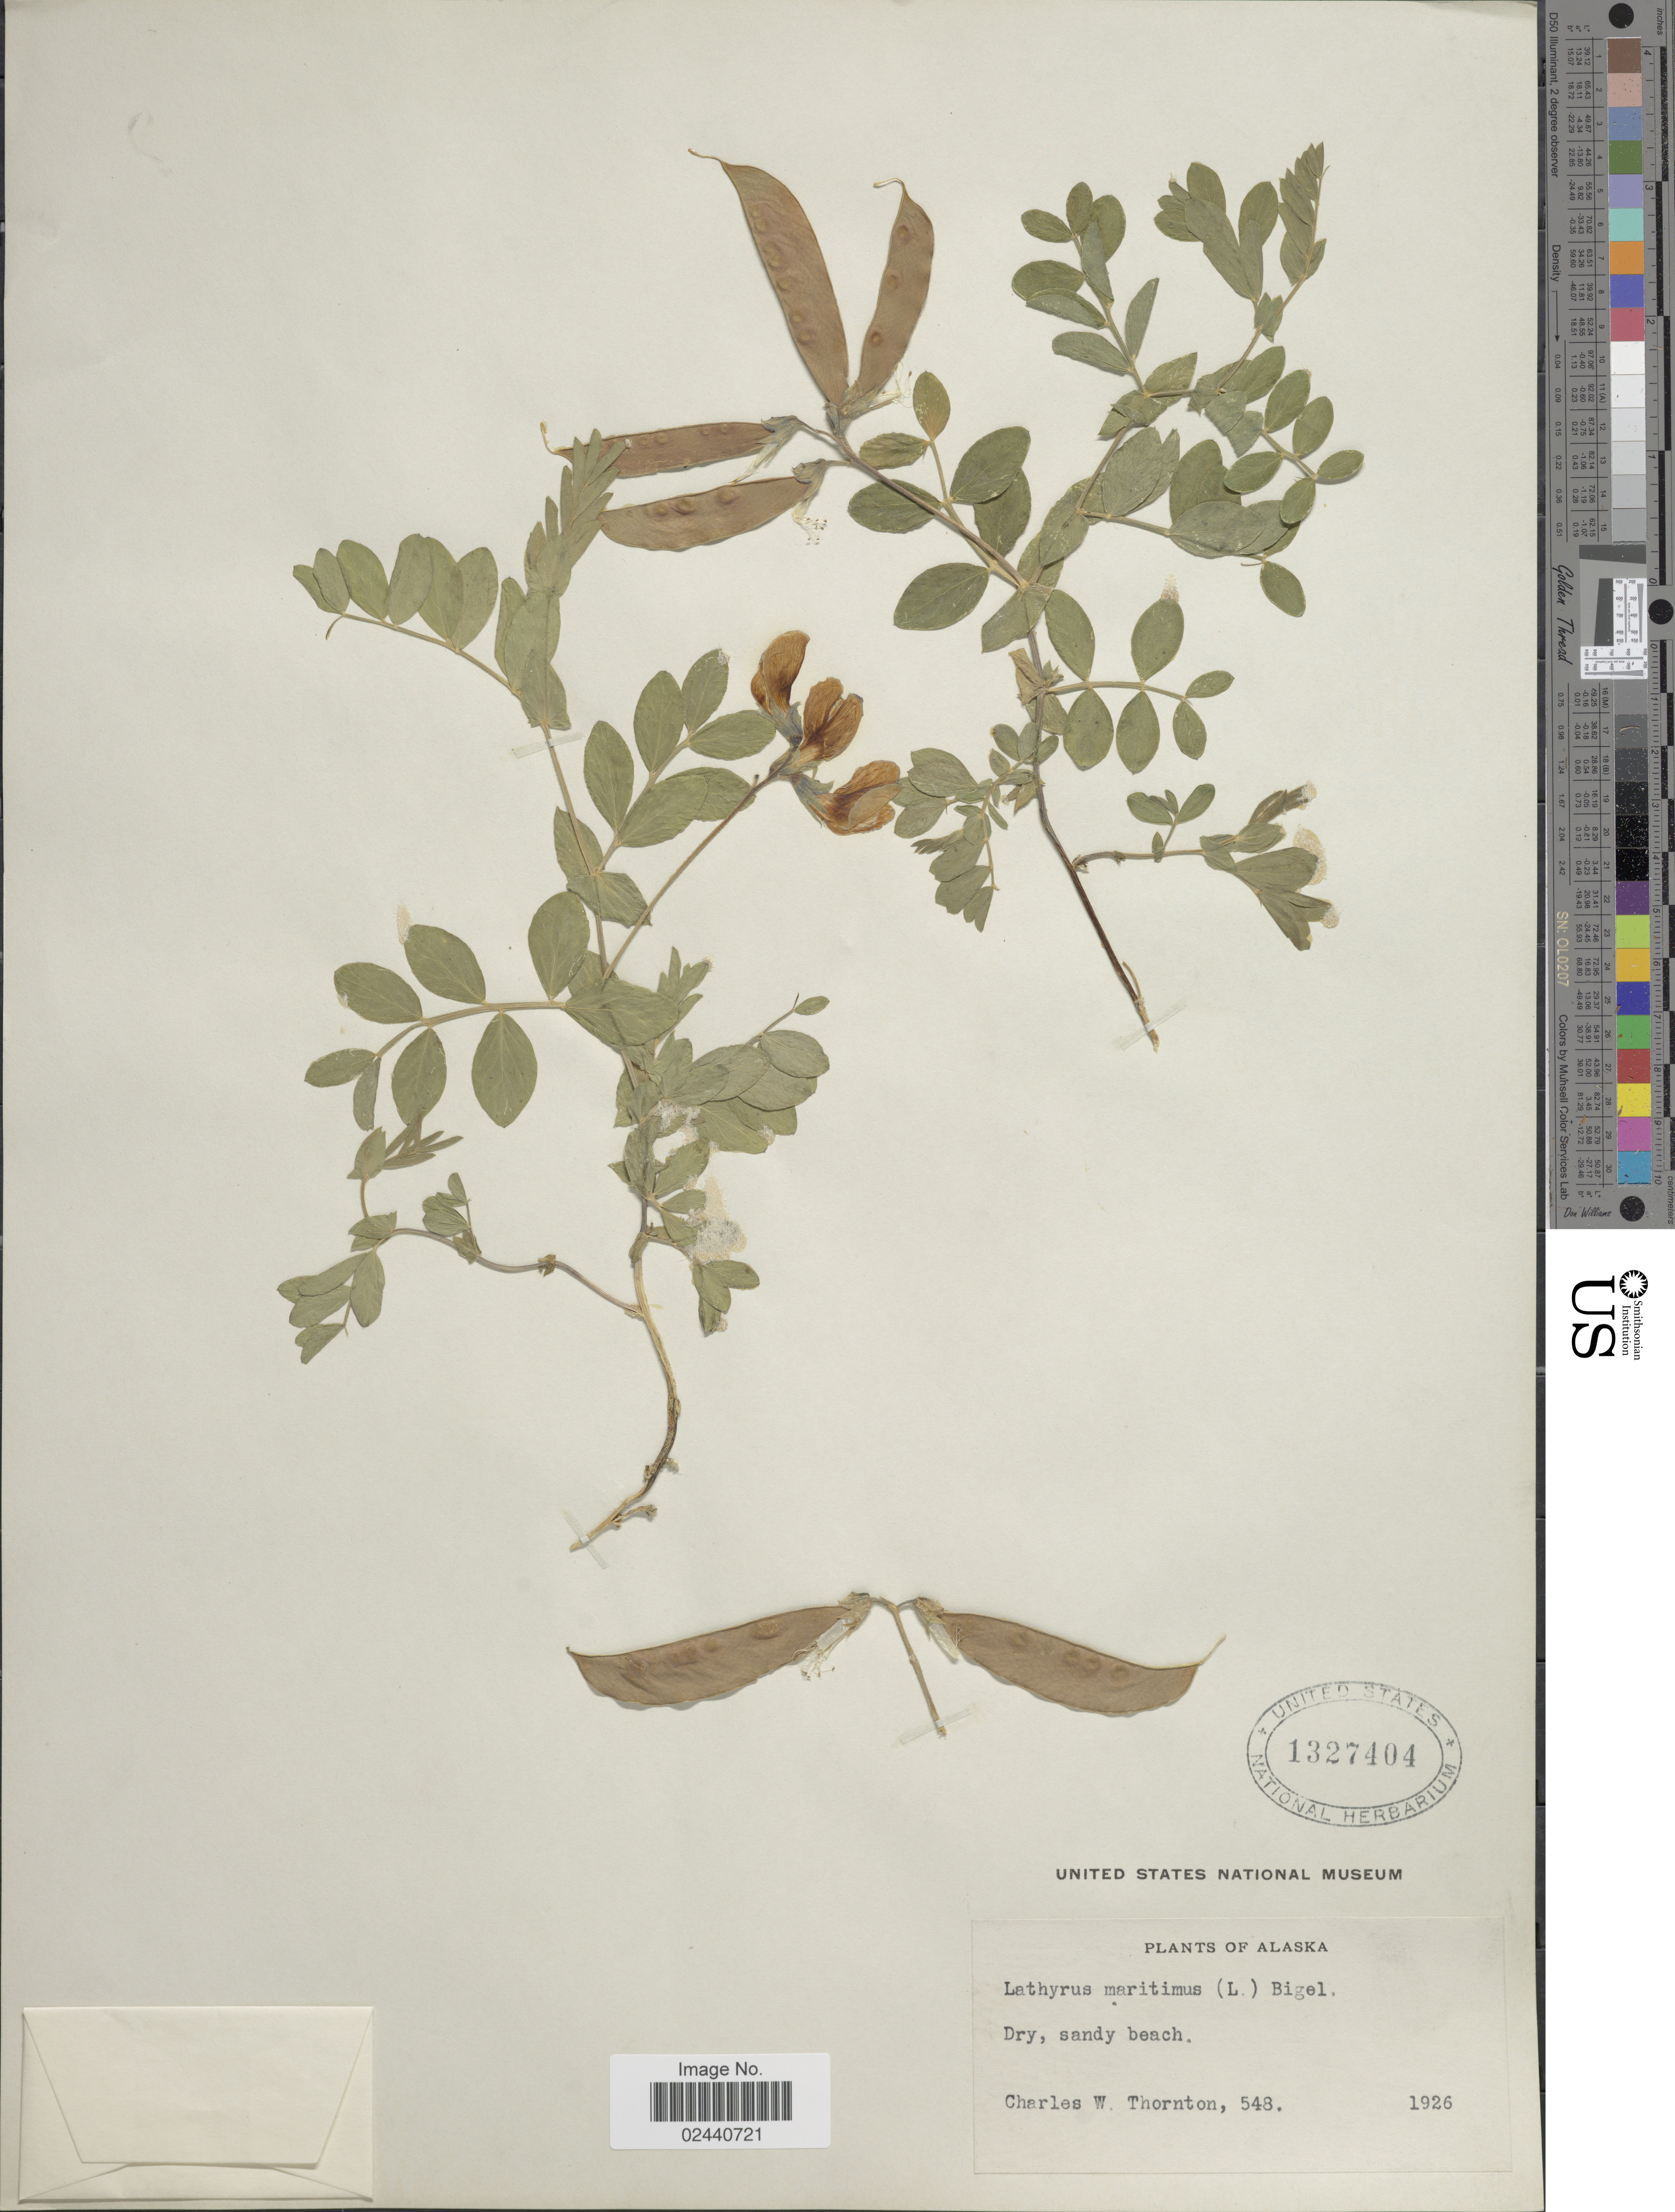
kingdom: Plantae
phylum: Tracheophyta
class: Magnoliopsida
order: Fabales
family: Fabaceae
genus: Lathyrus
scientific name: Lathyrus japonicus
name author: Willd.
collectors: C. Thornton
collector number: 548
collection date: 1926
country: United States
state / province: Alaska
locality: Dry, sandy beach.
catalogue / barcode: US 1327404